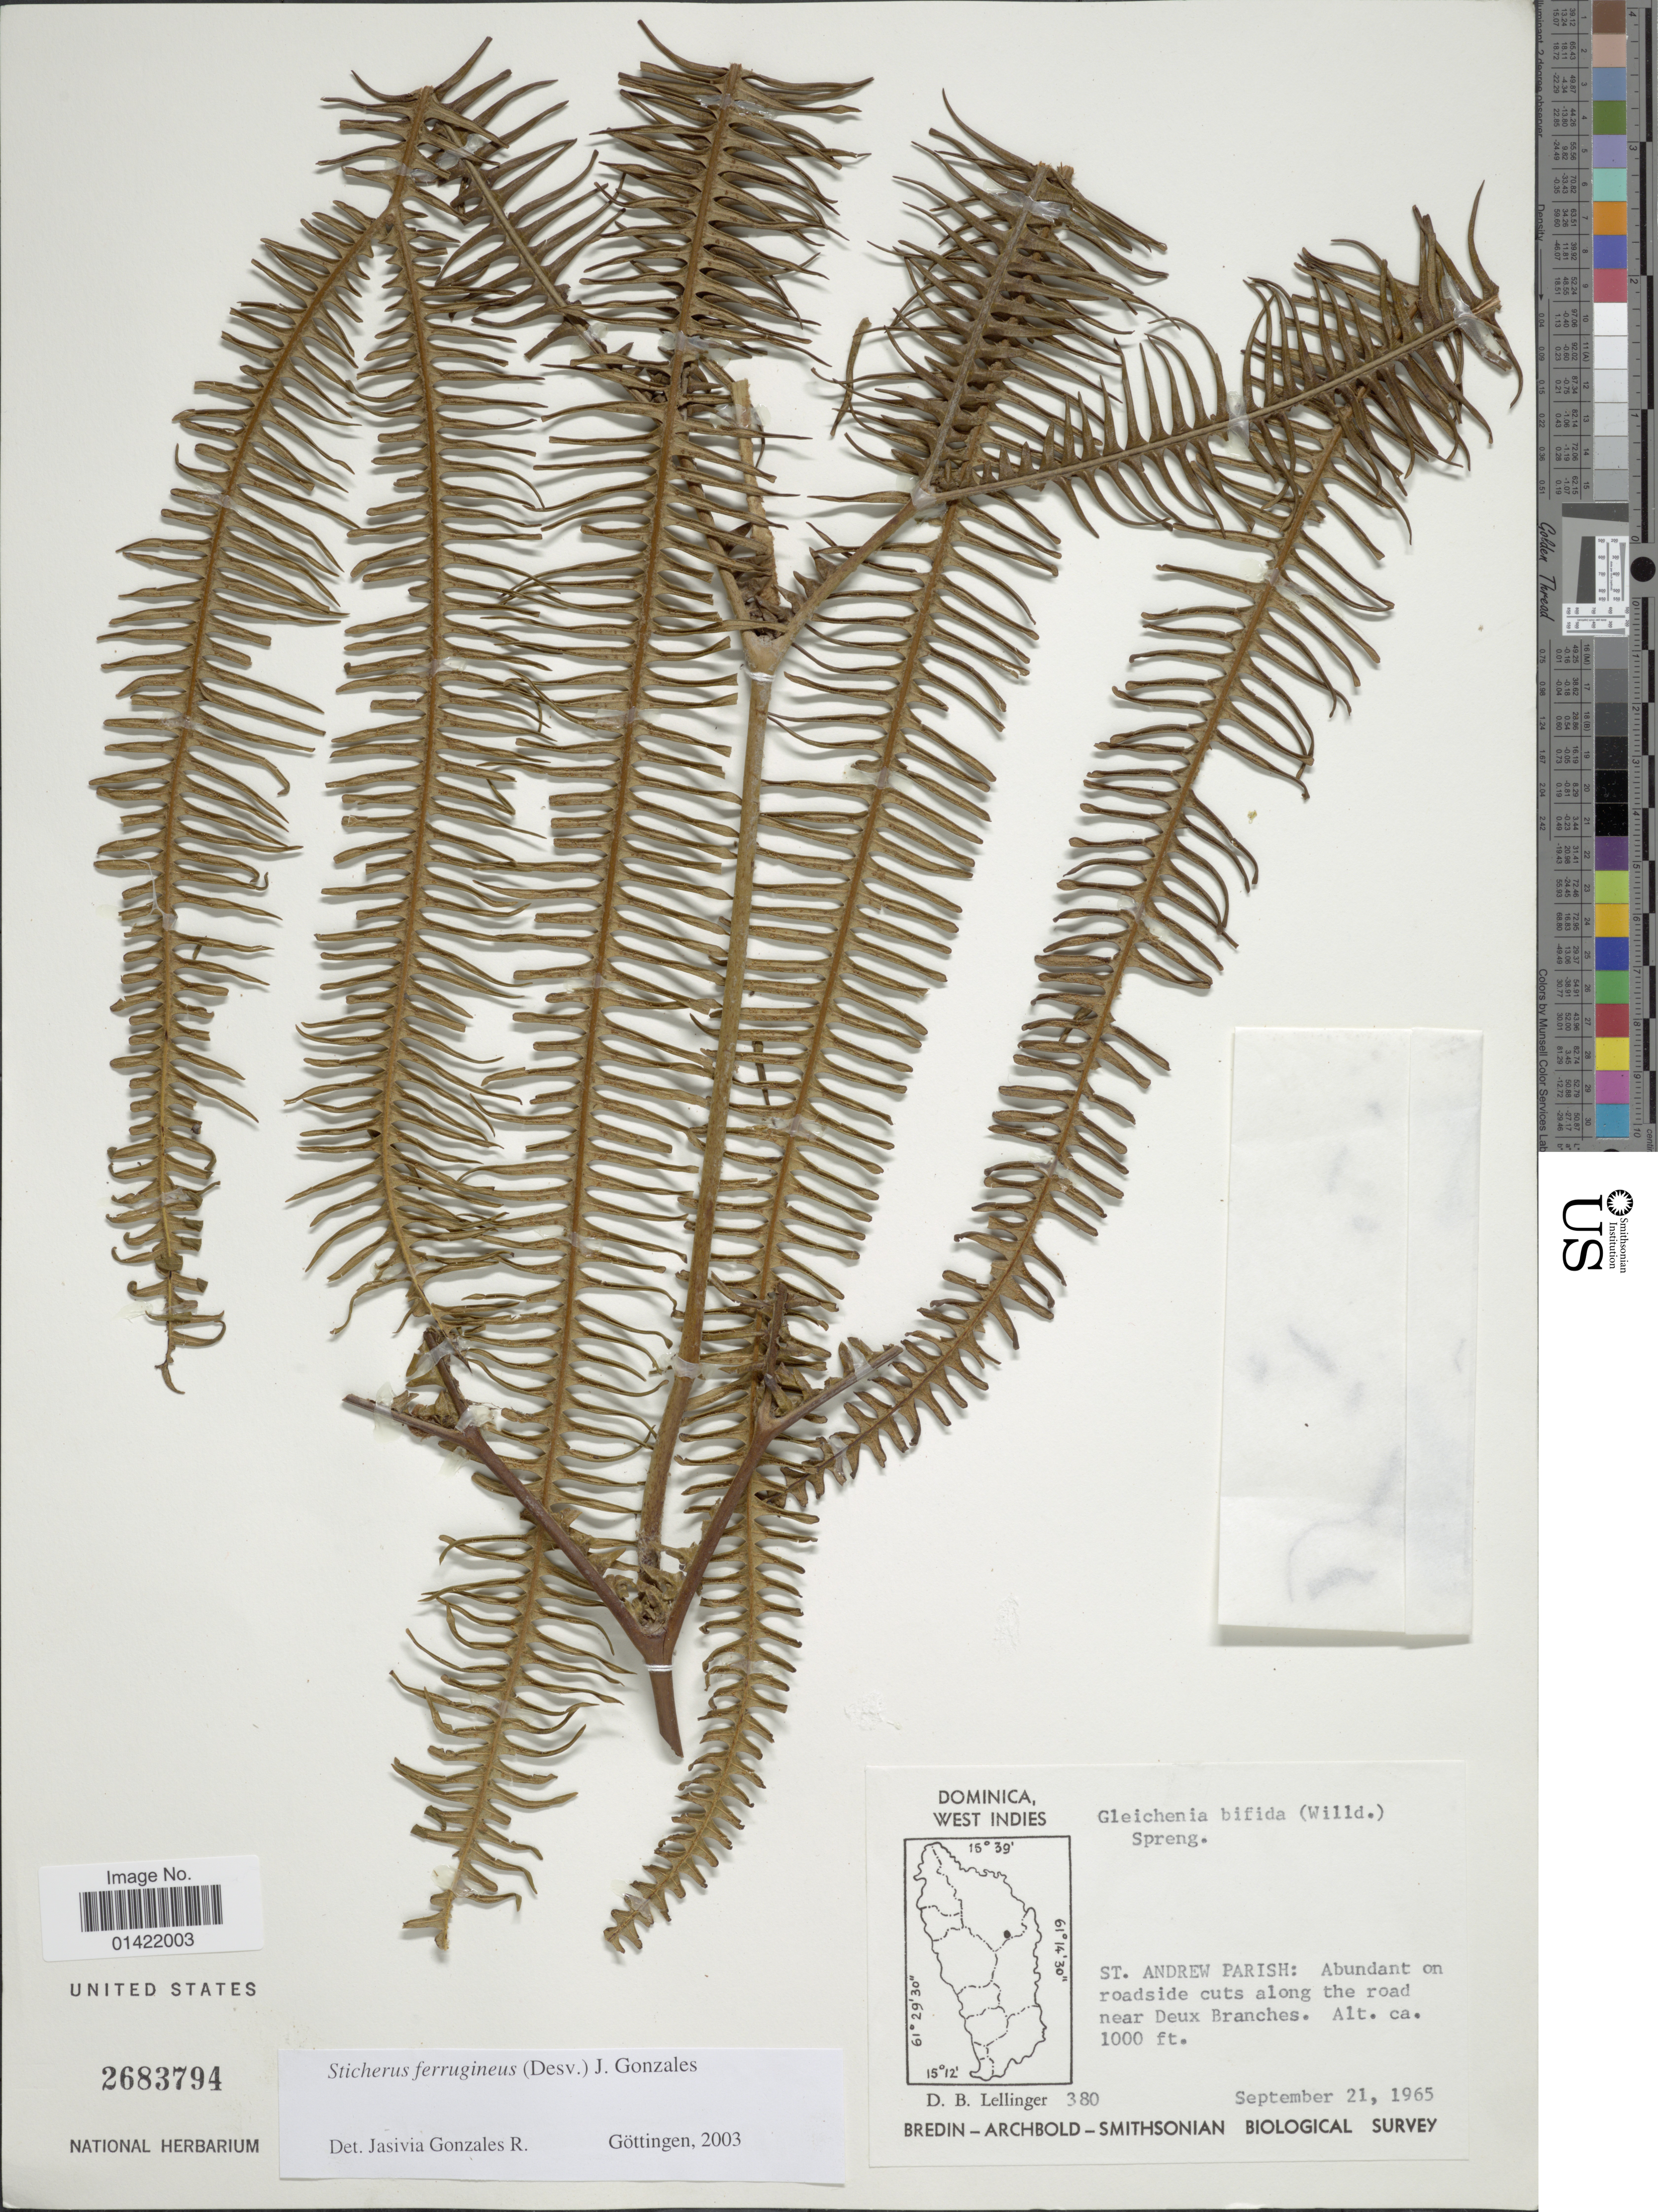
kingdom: Plantae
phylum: Tracheophyta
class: Polypodiopsida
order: Gleicheniales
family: Gleicheniaceae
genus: Sticherus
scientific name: Sticherus ferrugineus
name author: (Desv.) J. Gonzales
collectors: D. B. Lellinger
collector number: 380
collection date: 1965-09-21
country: Dominica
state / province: St. Andrew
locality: West Indies. St. Andrew Parish: Abundant on roadside cuts along the road near Deux Branches.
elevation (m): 305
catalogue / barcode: US 2683794